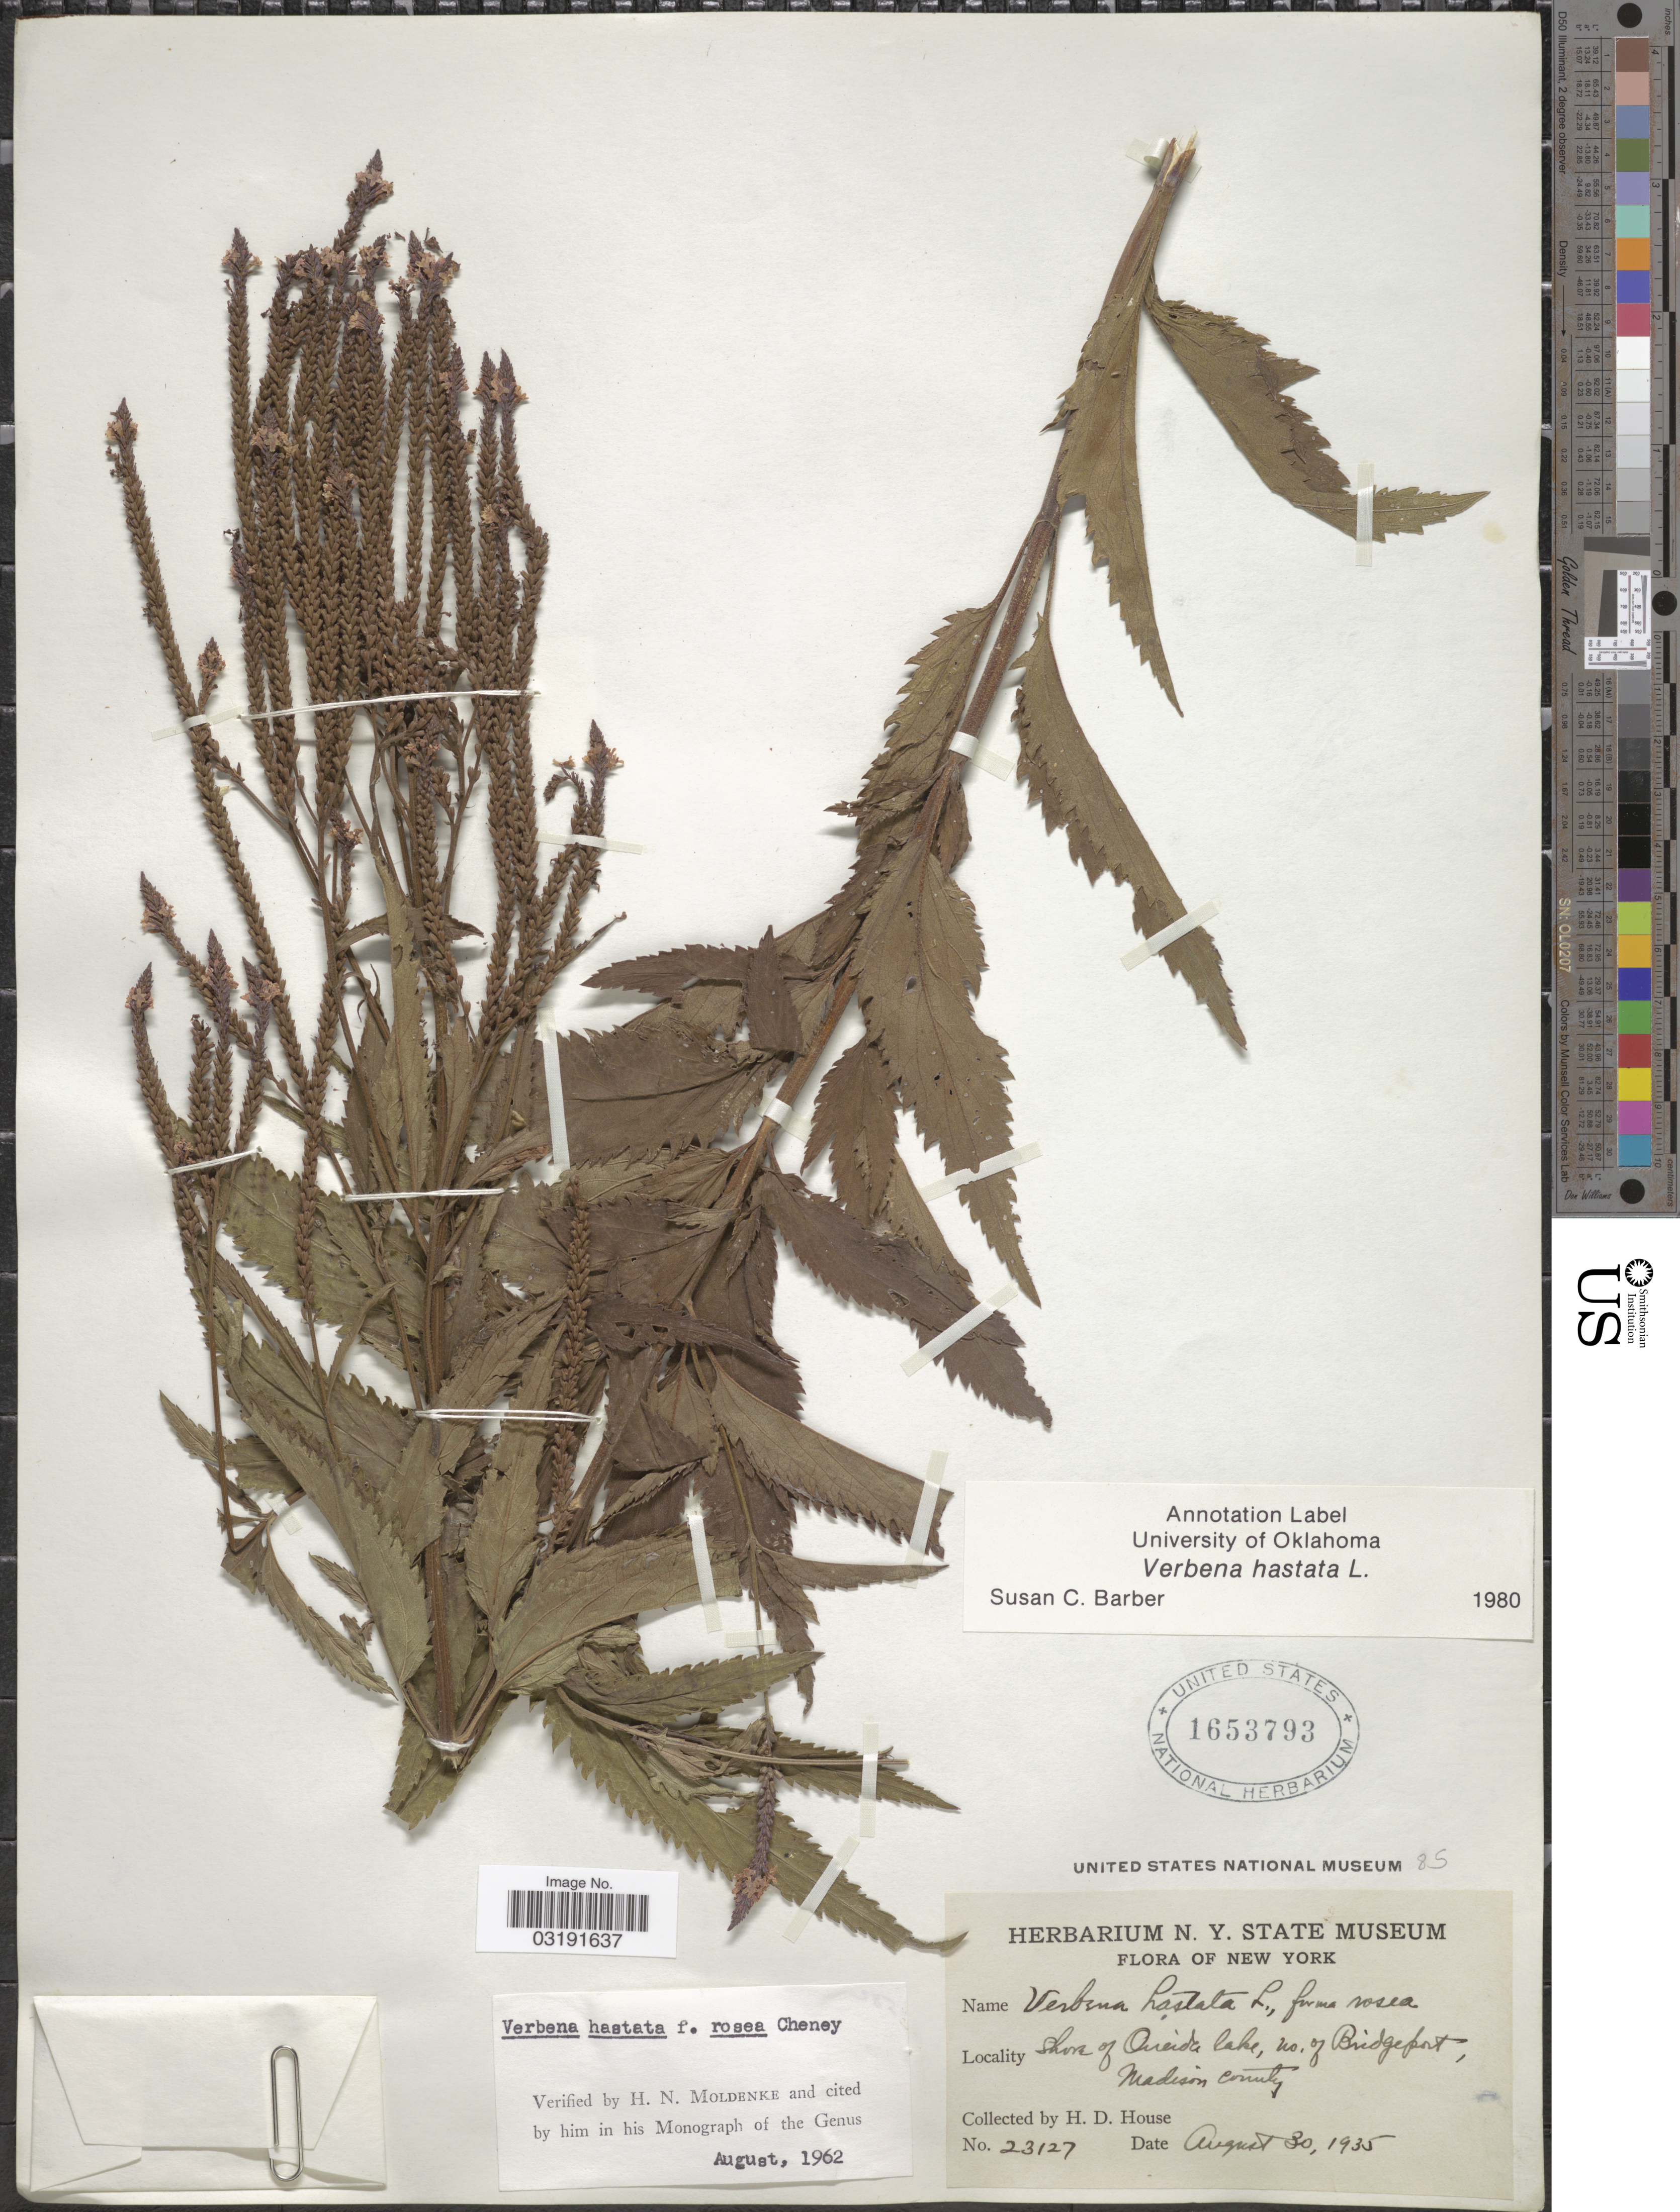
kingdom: Plantae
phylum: Tracheophyta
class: Magnoliopsida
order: Lamiales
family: Verbenaceae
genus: Verbena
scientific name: Verbena hastata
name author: L.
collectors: H. D. House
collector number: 23127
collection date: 1935-08-30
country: United States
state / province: New York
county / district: Oneida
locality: Shore of Oneida lake, no. of Bridgeport, Madison County.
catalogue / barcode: US 1653793